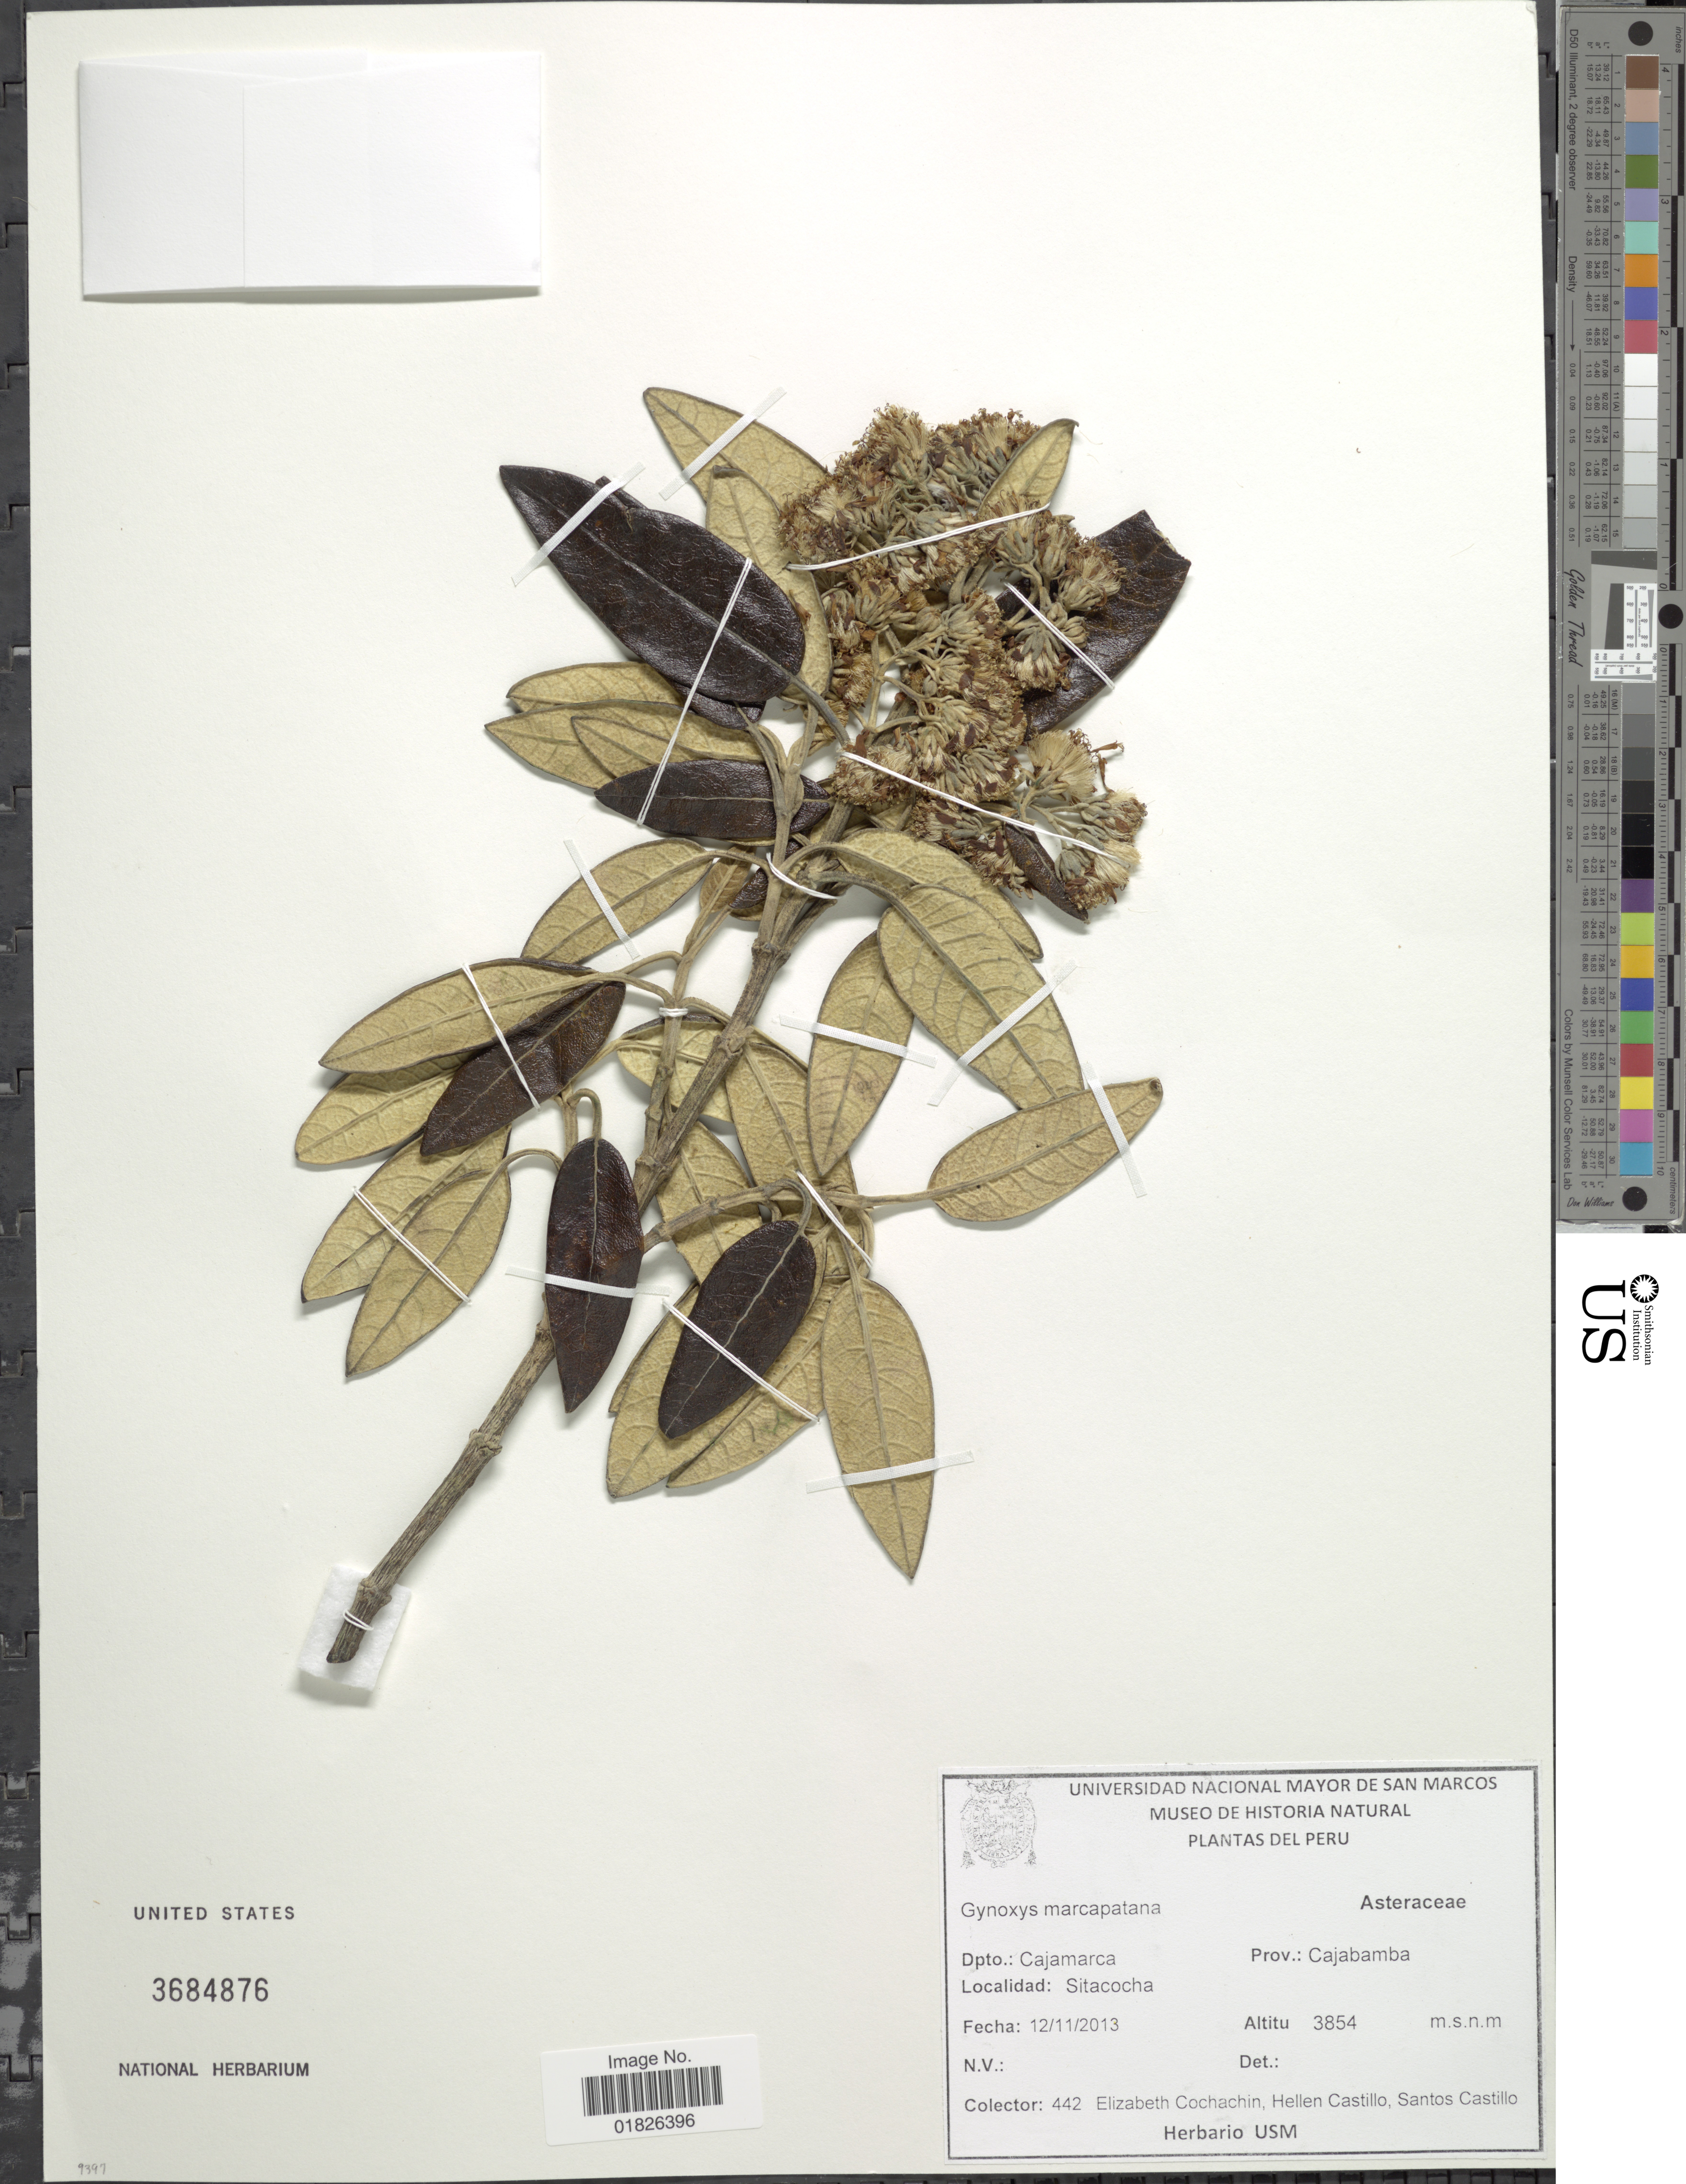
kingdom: Plantae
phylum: Tracheophyta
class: Magnoliopsida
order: Asterales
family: Asteraceae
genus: Gynoxys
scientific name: Gynoxys marcapatana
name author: Cuatrec.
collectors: E. Cochachin Guerrero, H. Castillo & S. Castillo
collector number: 442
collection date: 2013-11-12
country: Peru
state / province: Cajamarca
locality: Prov. Cajamarca, Sitacocha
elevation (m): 3854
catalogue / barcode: US 3684876